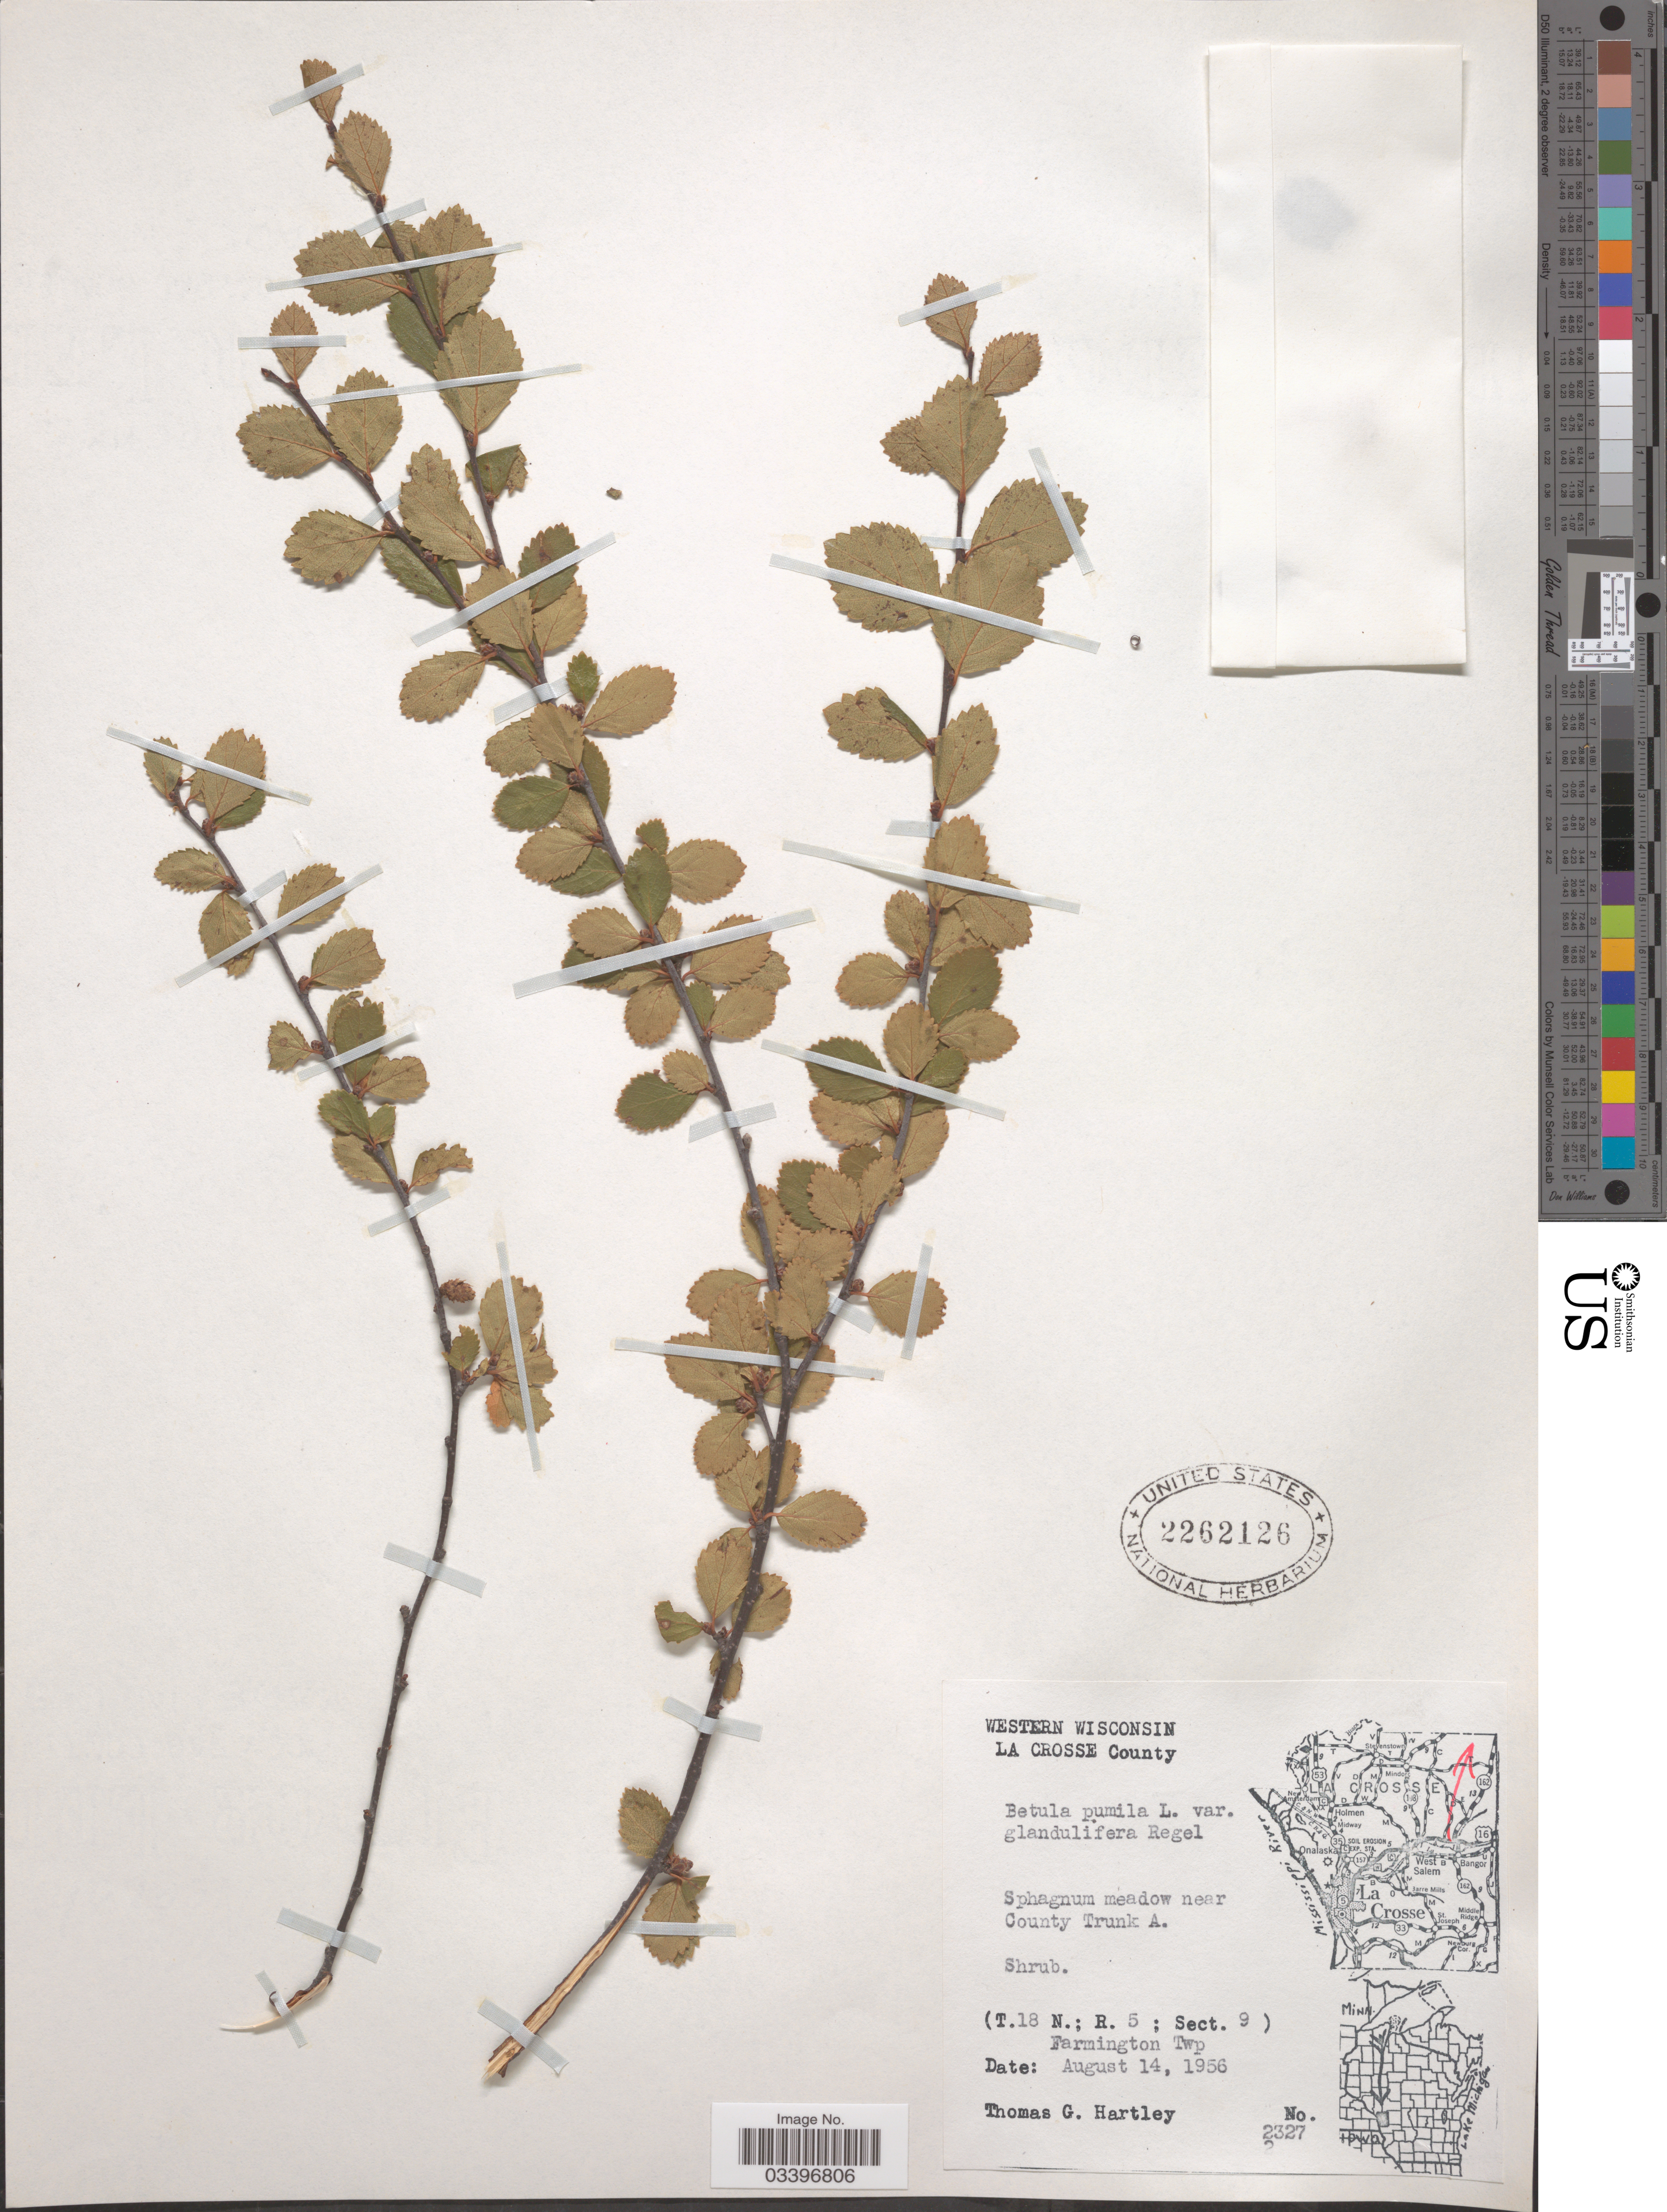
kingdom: Plantae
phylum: Tracheophyta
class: Magnoliopsida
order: Fagales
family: Betulaceae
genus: Betula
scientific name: Betula pumila var. glandulifera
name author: Regel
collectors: T. G. Hartley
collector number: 2327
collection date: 1956-08-14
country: United States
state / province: Wisconsin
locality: Western Wisconsin, La Crosse County. Sphagnum meadow near County Trunk A. (T.18 N.; R. 5; Sect. 9) Farmington Twp.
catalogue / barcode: US 2262126